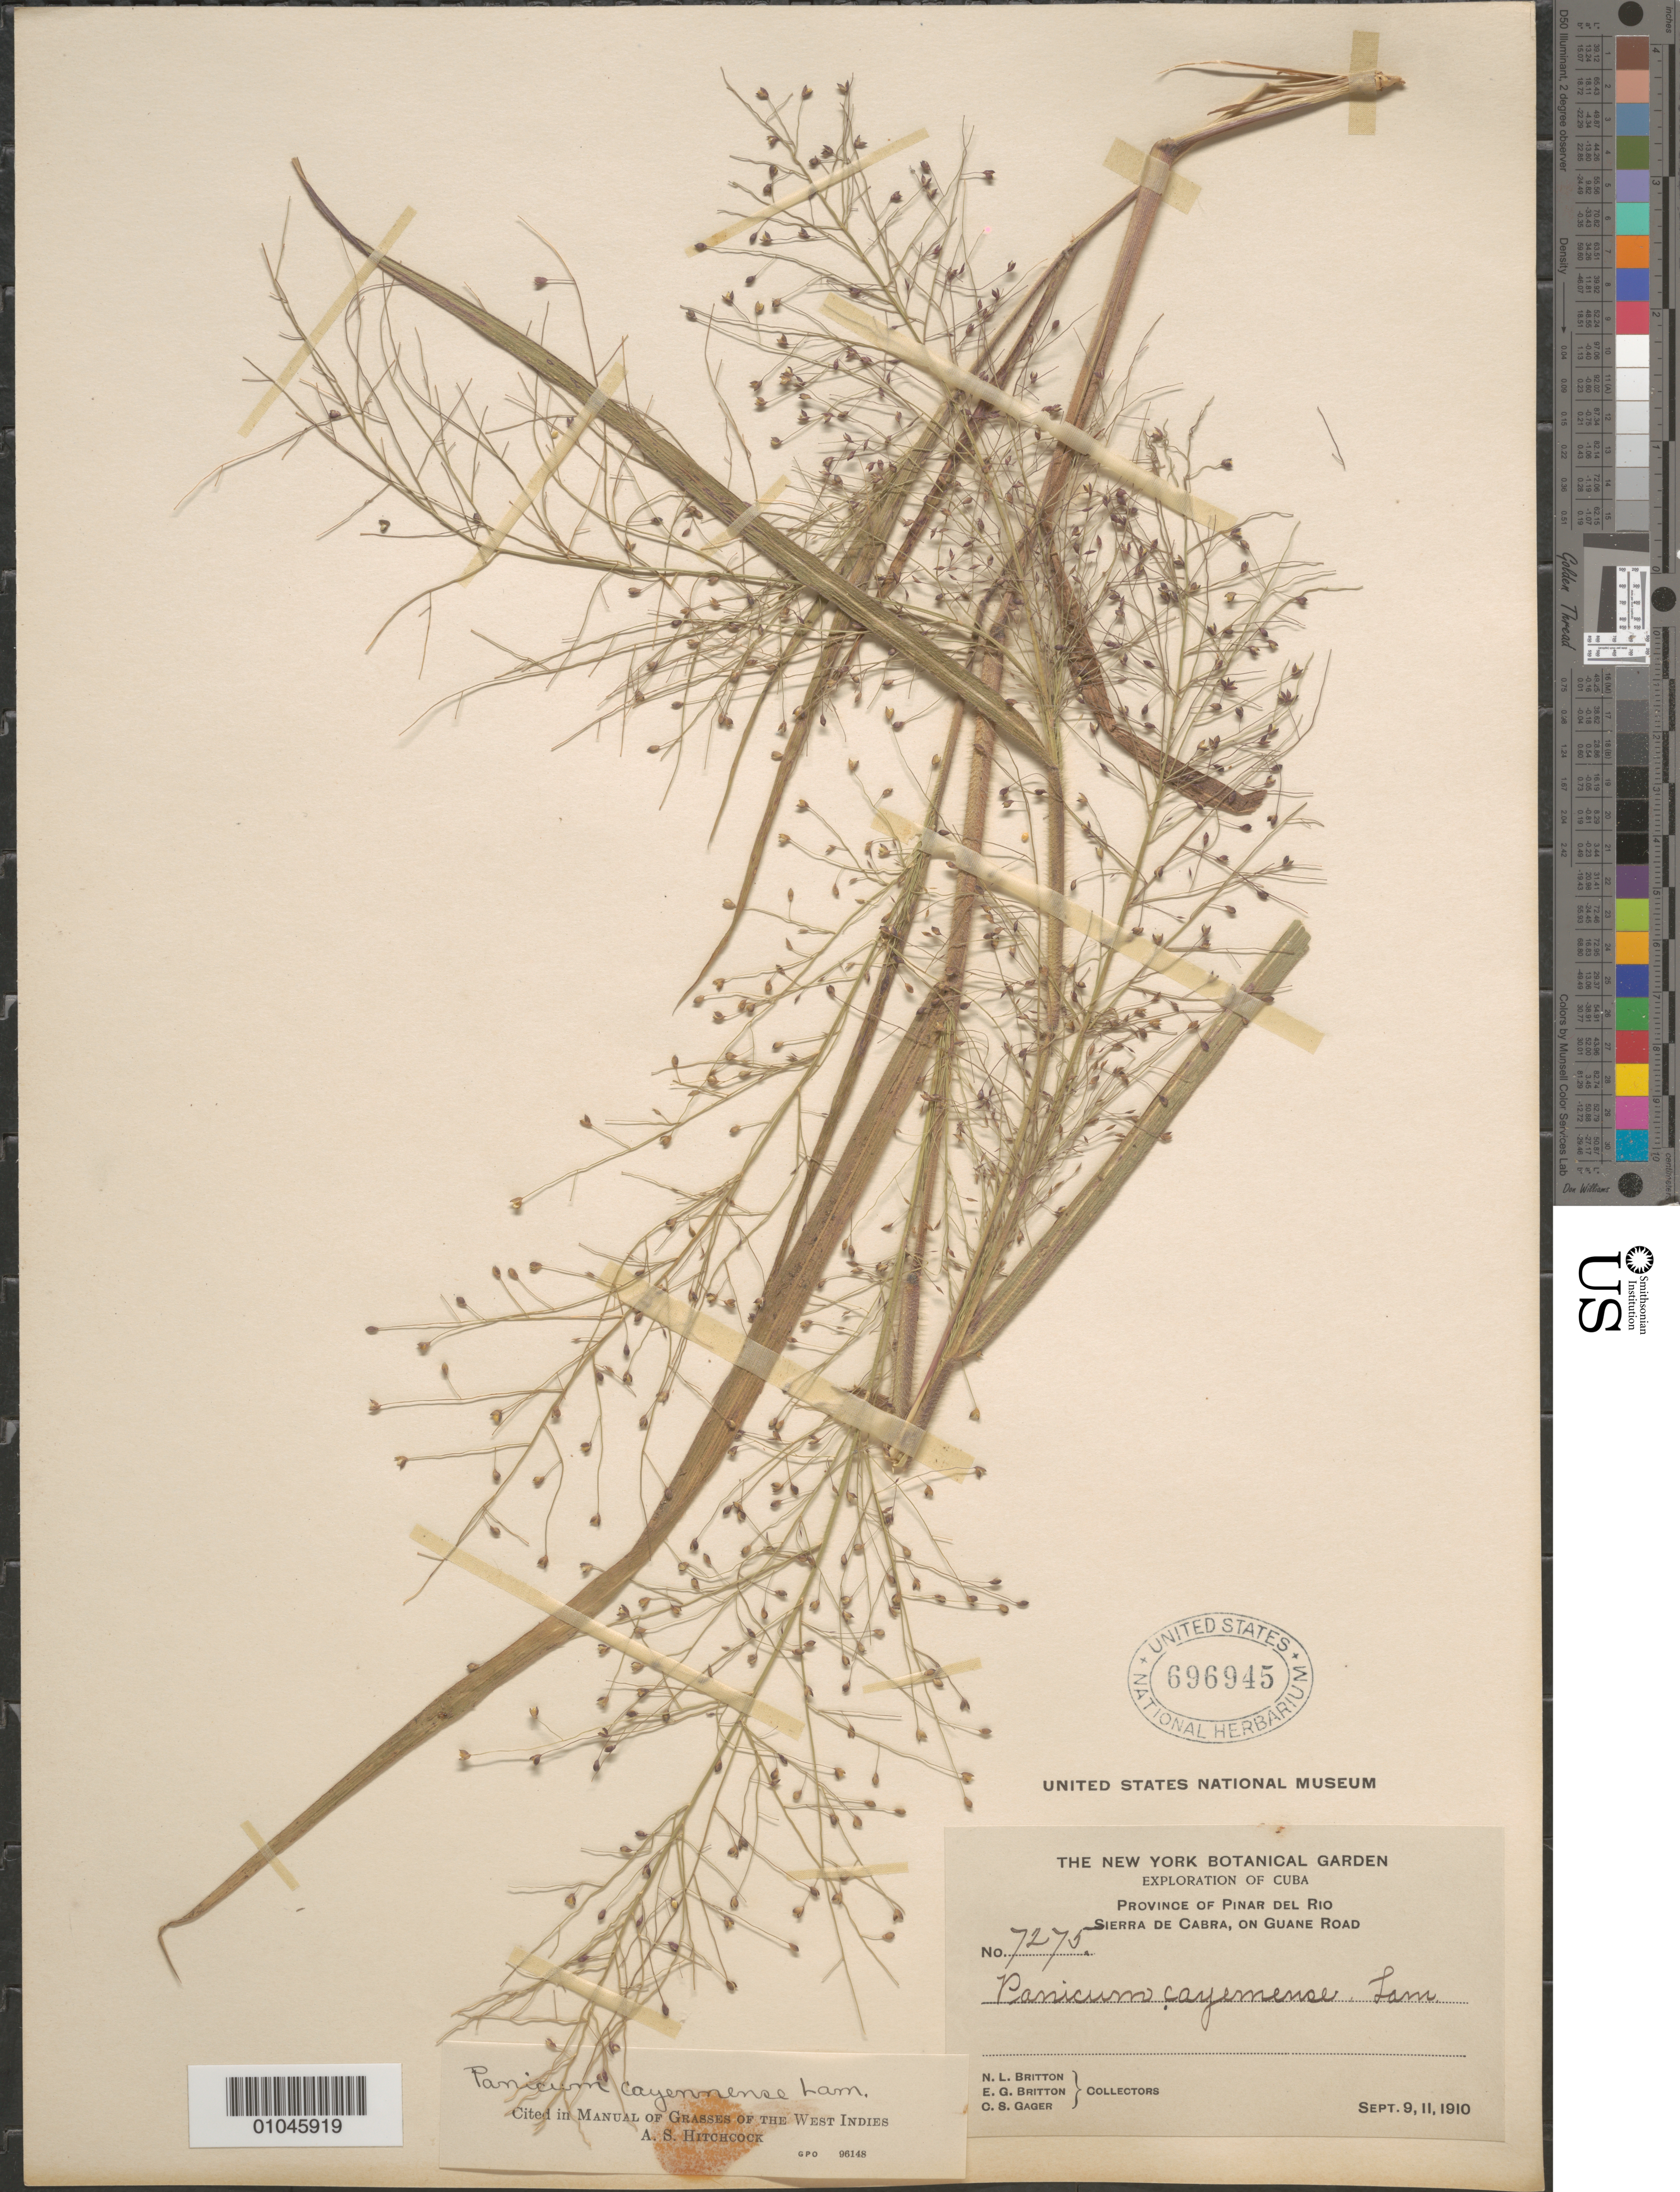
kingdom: Plantae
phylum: Tracheophyta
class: Liliopsida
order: Poales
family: Poaceae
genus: Panicum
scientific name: Panicum cayennense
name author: Lam.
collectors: N. Britton, E. G. Britton & C. Gager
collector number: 7275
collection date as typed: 09 Sep 1910 to 11 Sep 1910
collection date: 1910-09-09/1910-09-11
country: Cuba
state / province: Pinar del Rio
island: Cuba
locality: Sierra de Cabra, on Guane Road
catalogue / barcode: US 696945